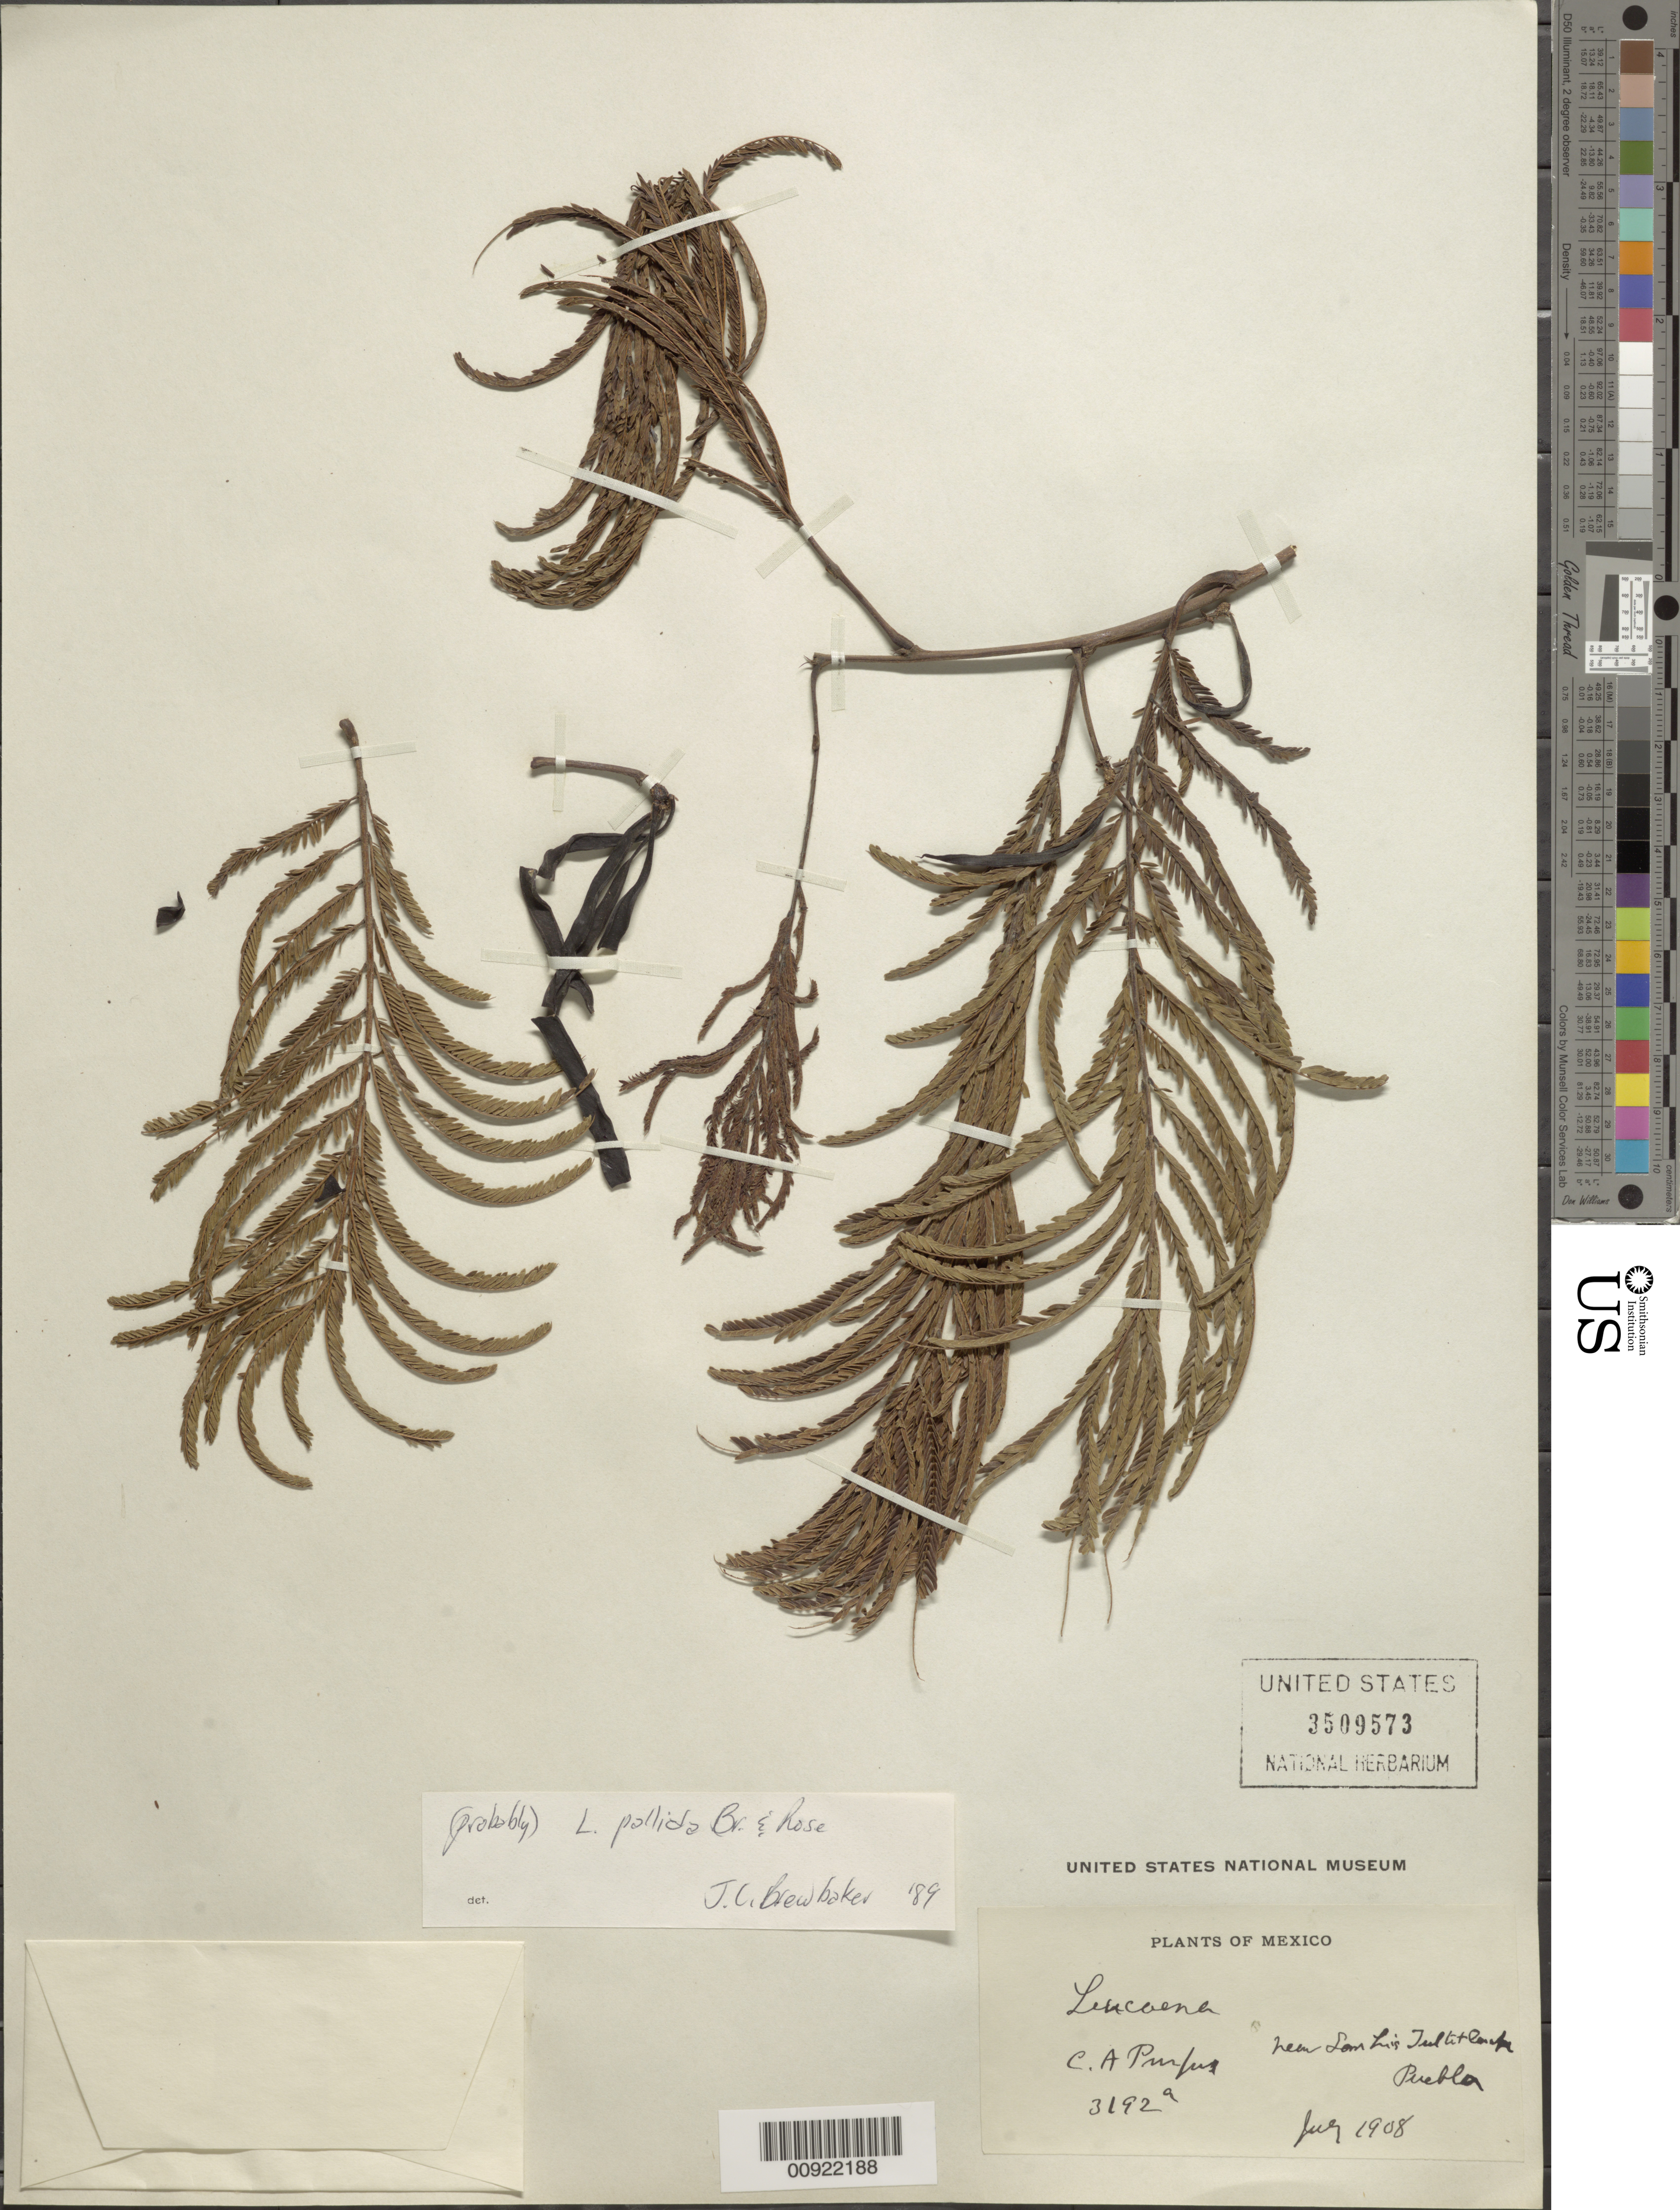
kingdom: Plantae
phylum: Tracheophyta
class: Magnoliopsida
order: Fabales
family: Fabaceae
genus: Leucaena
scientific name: Leucaena pallida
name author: Britton & Rose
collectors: C. A. Purpus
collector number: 3192 a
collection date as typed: Jul 1908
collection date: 1908-07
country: Mexico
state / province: Puebla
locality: In the vicinity of San Luis Tultitlanapa, Puebla.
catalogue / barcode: US 3509573